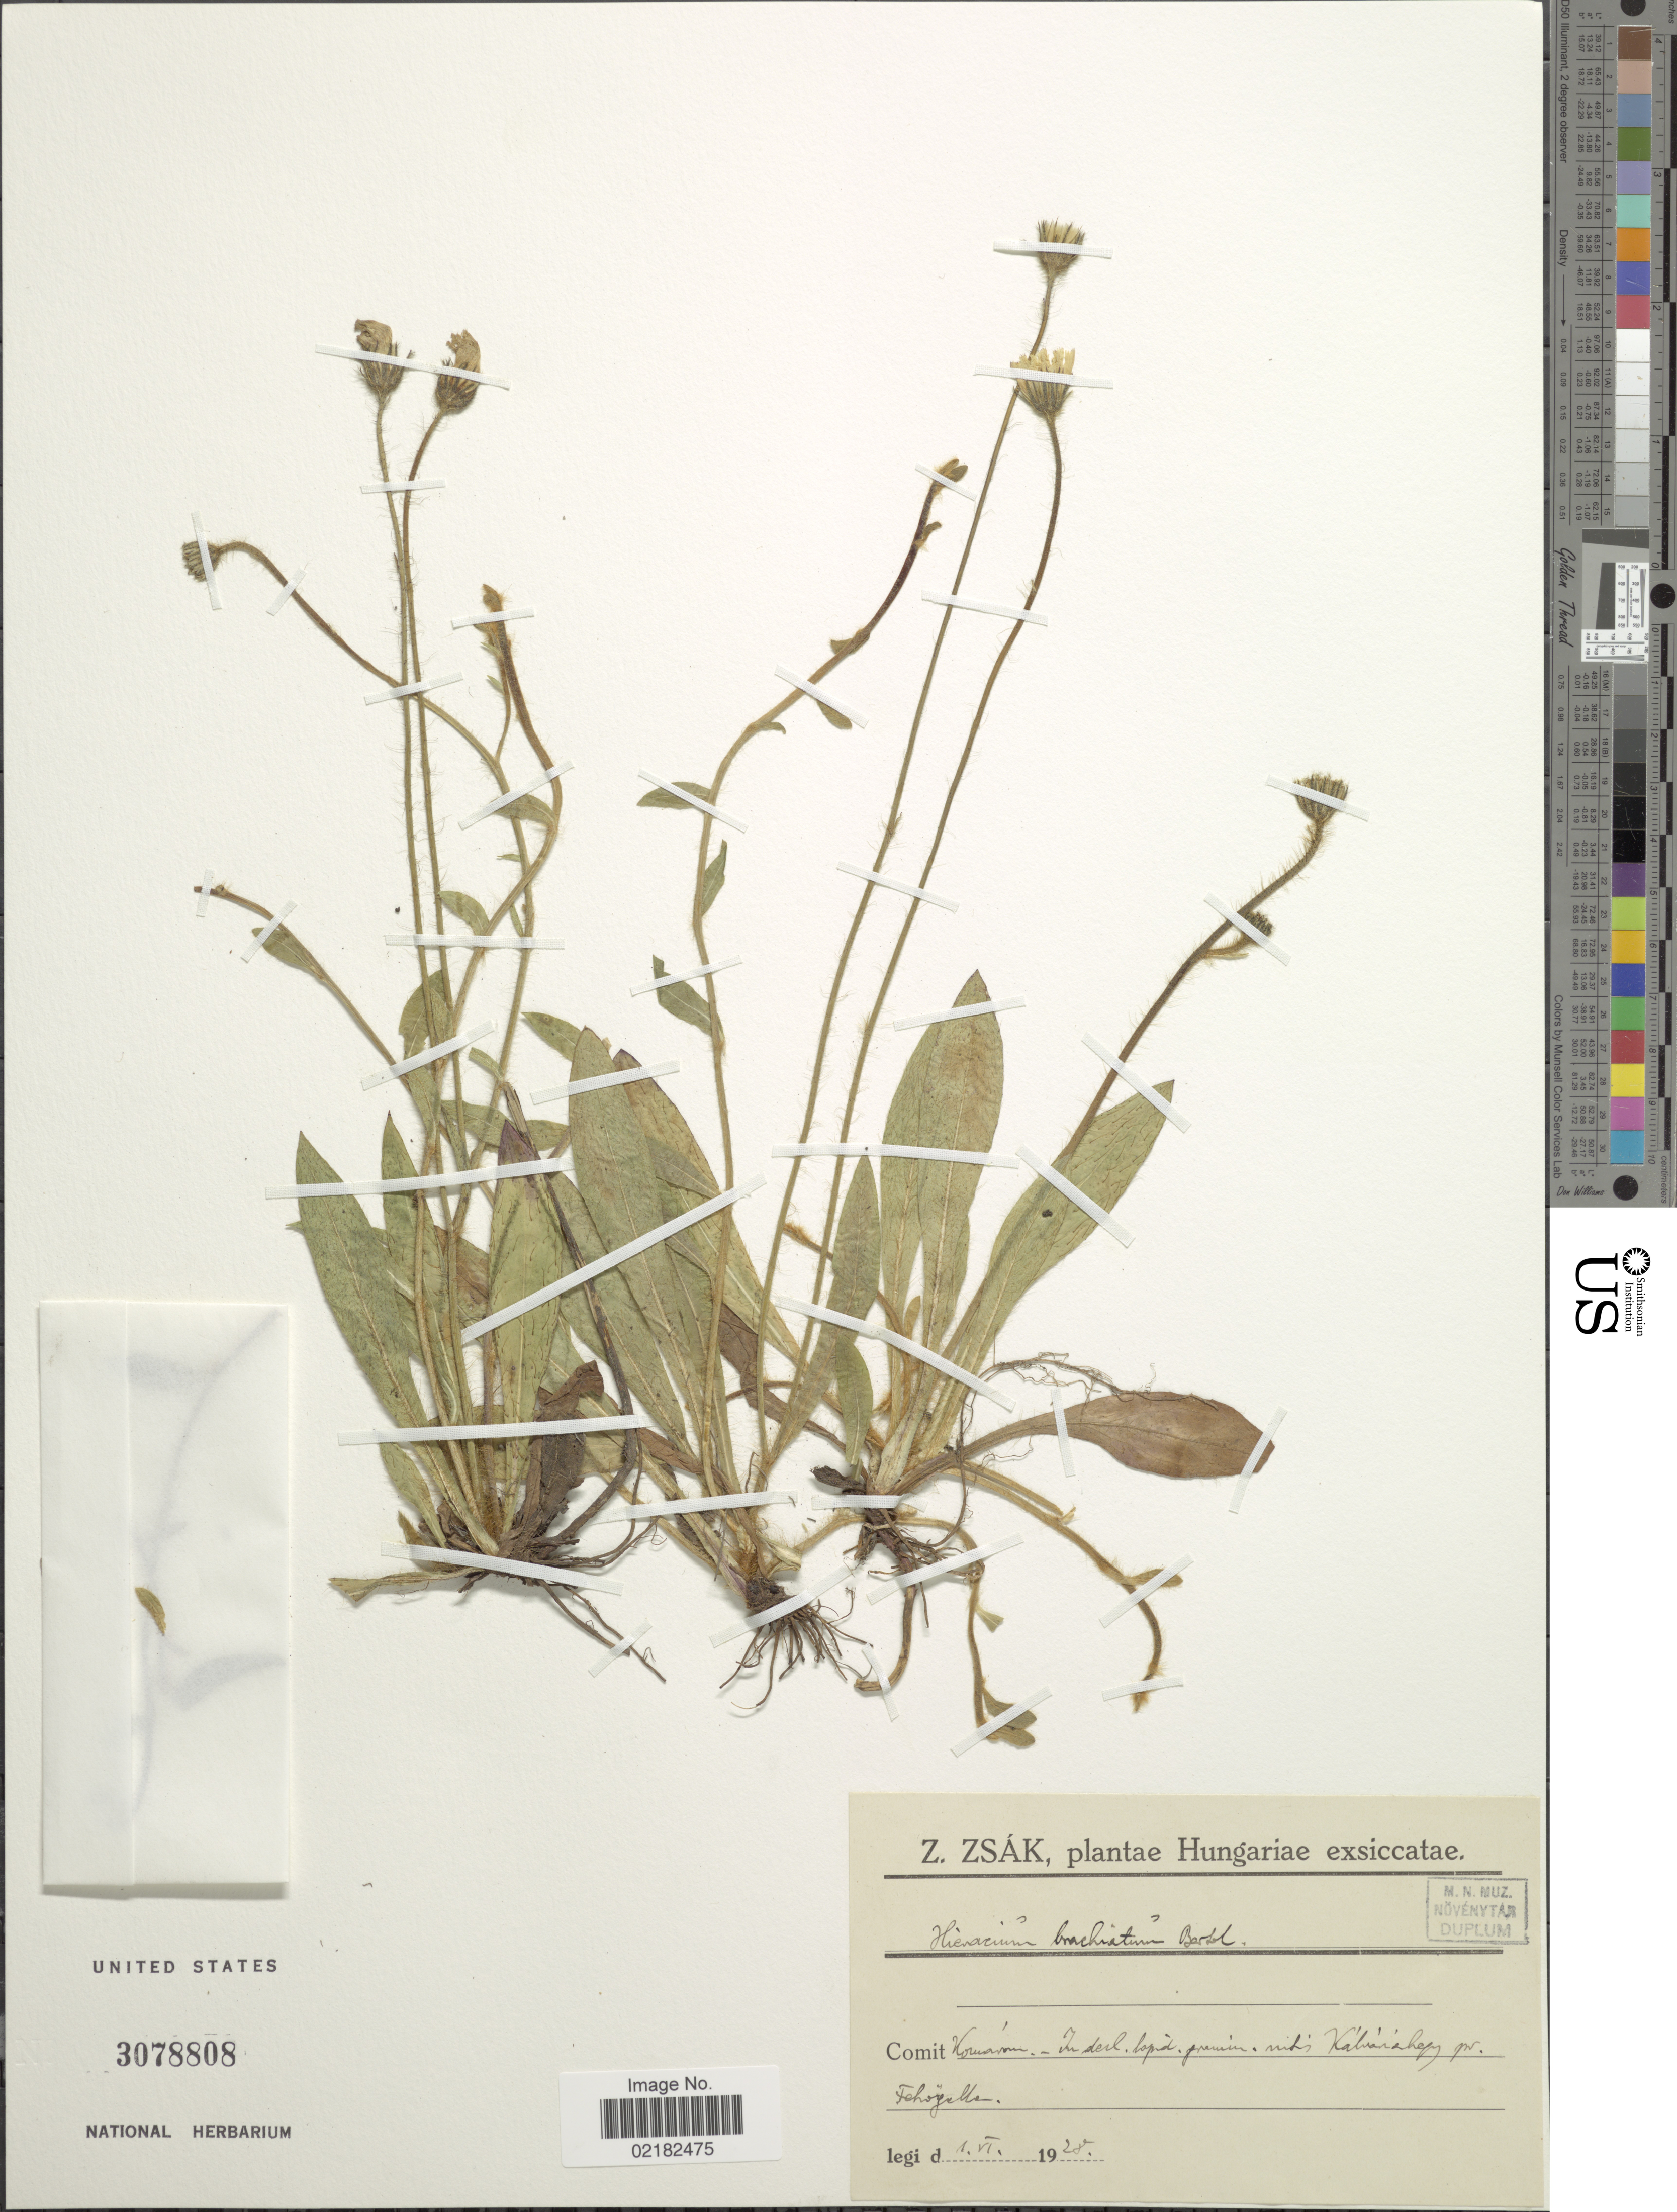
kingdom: Plantae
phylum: Tracheophyta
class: Magnoliopsida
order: Asterales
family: Asteraceae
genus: Pilosella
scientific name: Pilosella brachiata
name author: (DC.) F.W. Schultz & Sch. Bip.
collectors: Z. Zsak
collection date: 1928-06-01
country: Hungary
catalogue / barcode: US 3078808